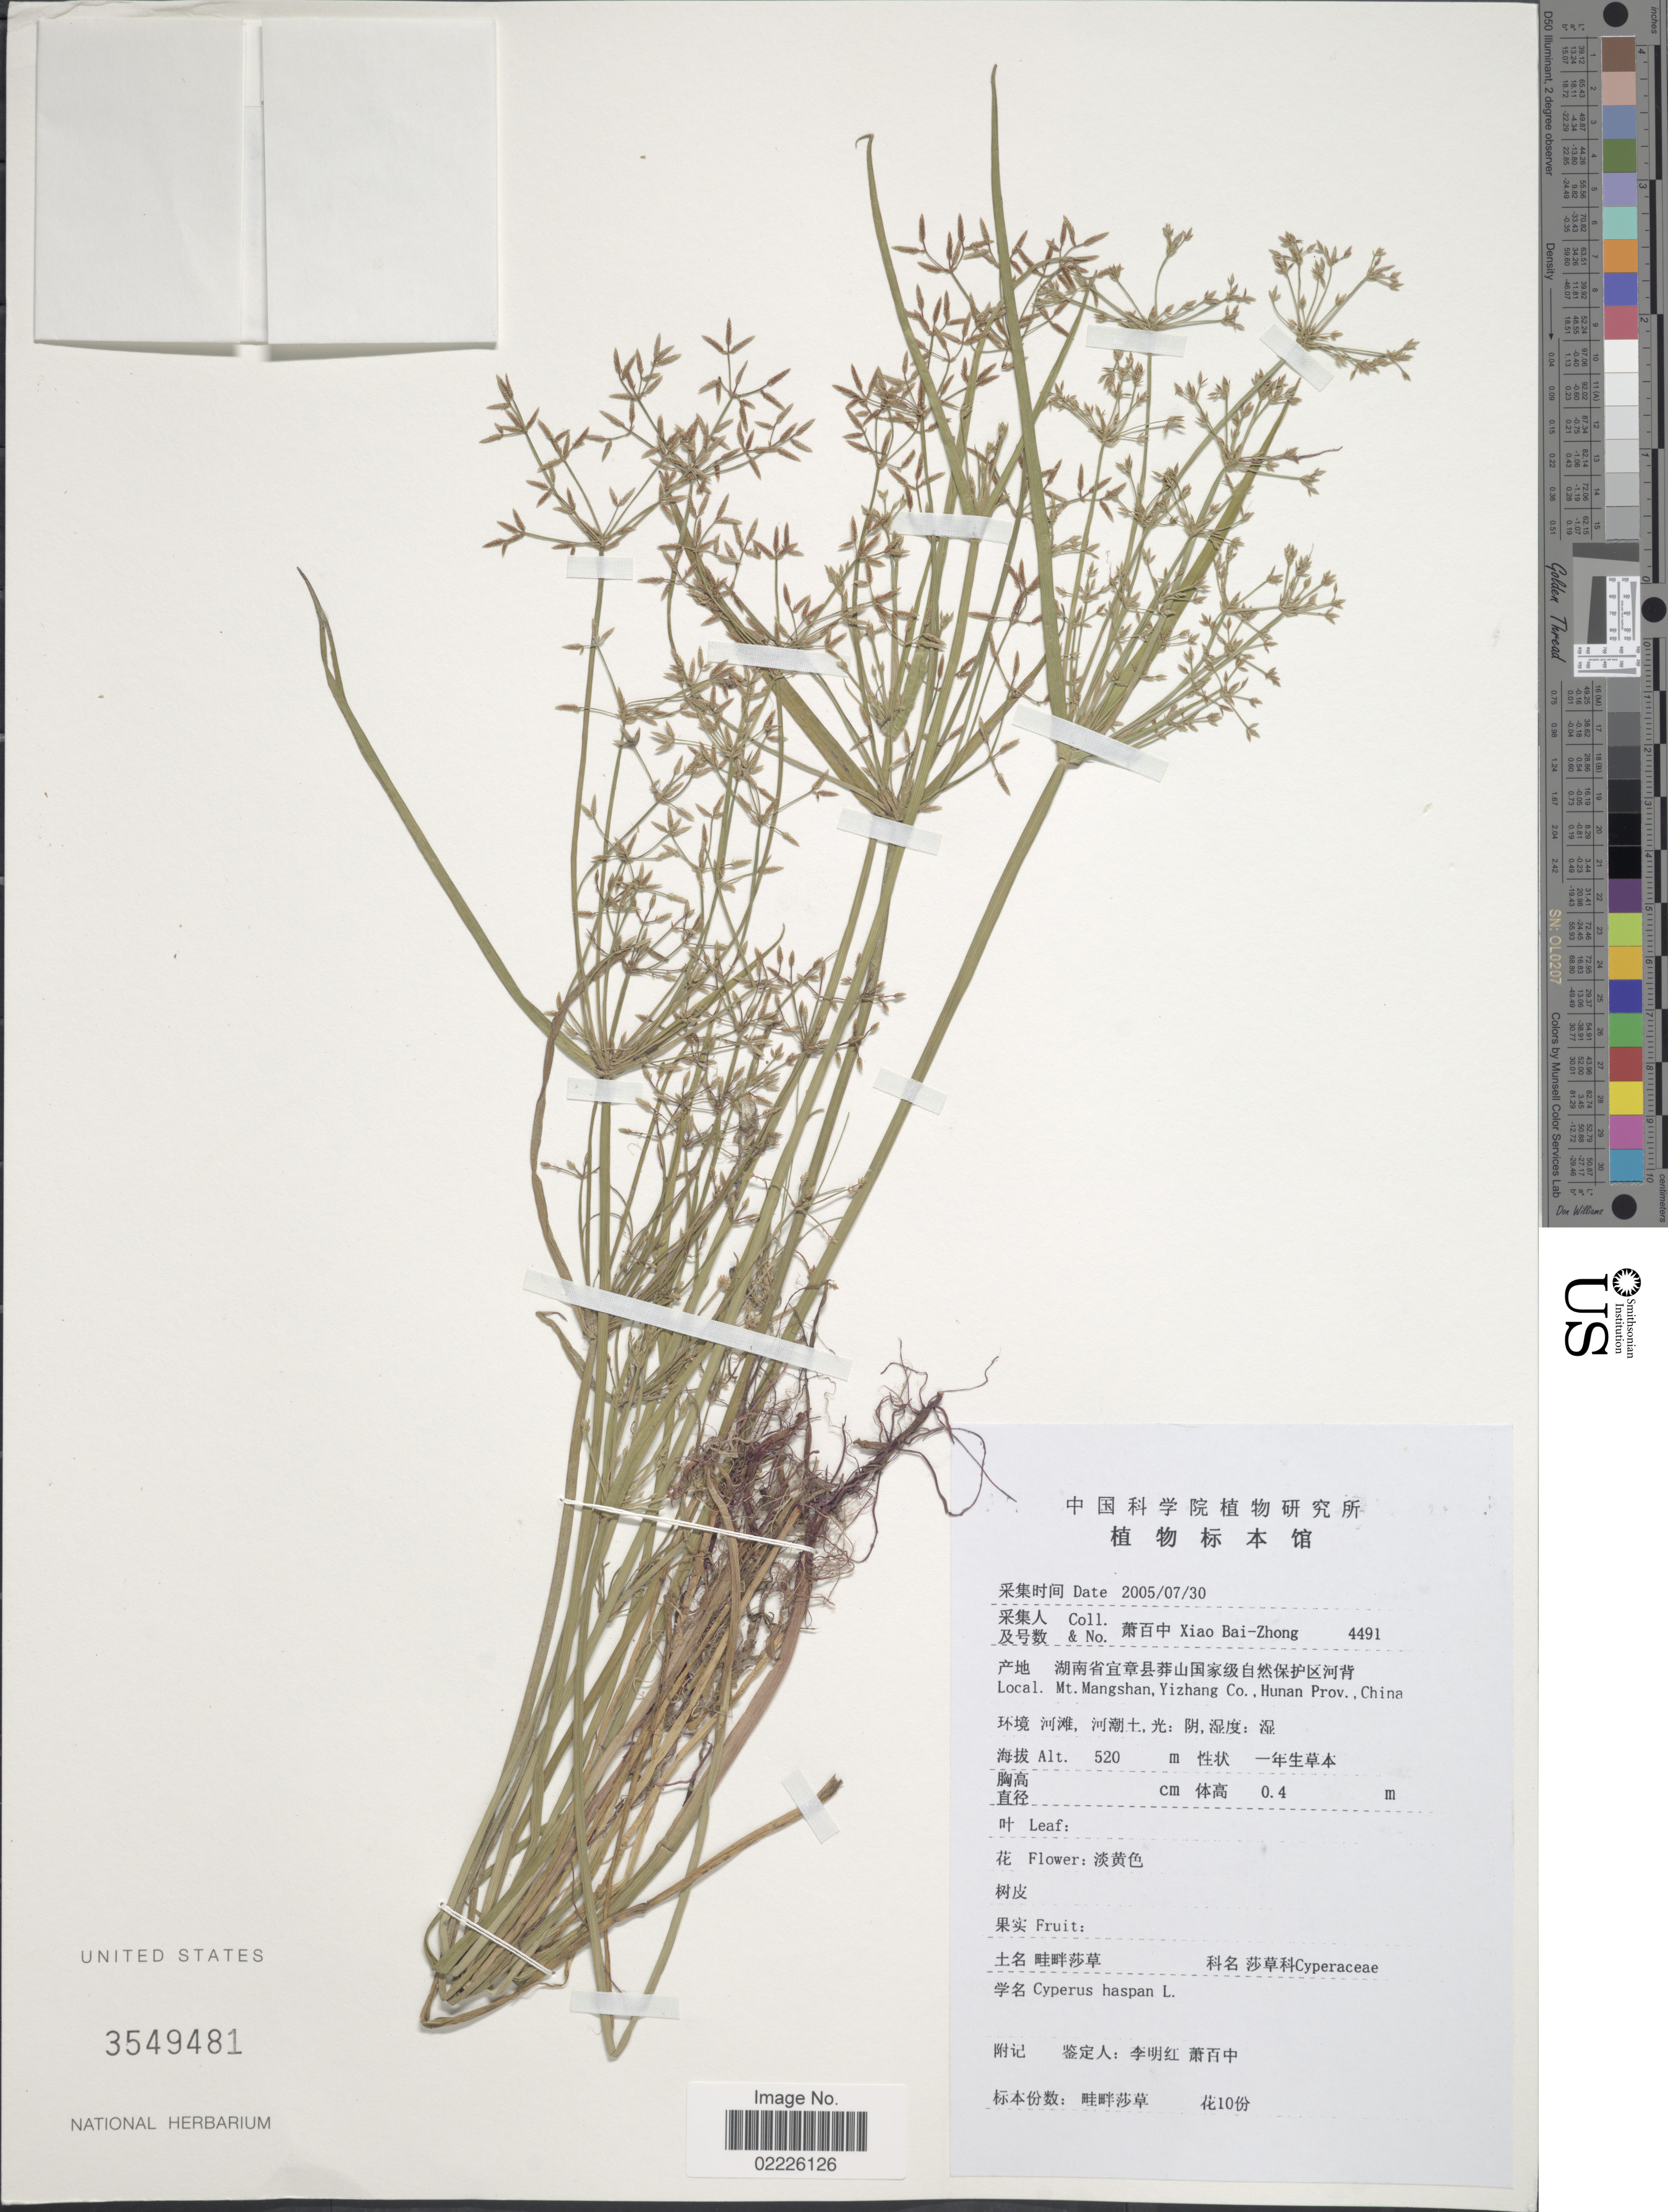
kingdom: Plantae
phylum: Tracheophyta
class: Liliopsida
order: Poales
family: Cyperaceae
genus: Cyperus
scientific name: Cyperus haspan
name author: L.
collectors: B. Z. Xiao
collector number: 4491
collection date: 2005-07-30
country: China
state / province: Hunan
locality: Mt. Mangshan, Yizhang Co.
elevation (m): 520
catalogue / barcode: US 3549481